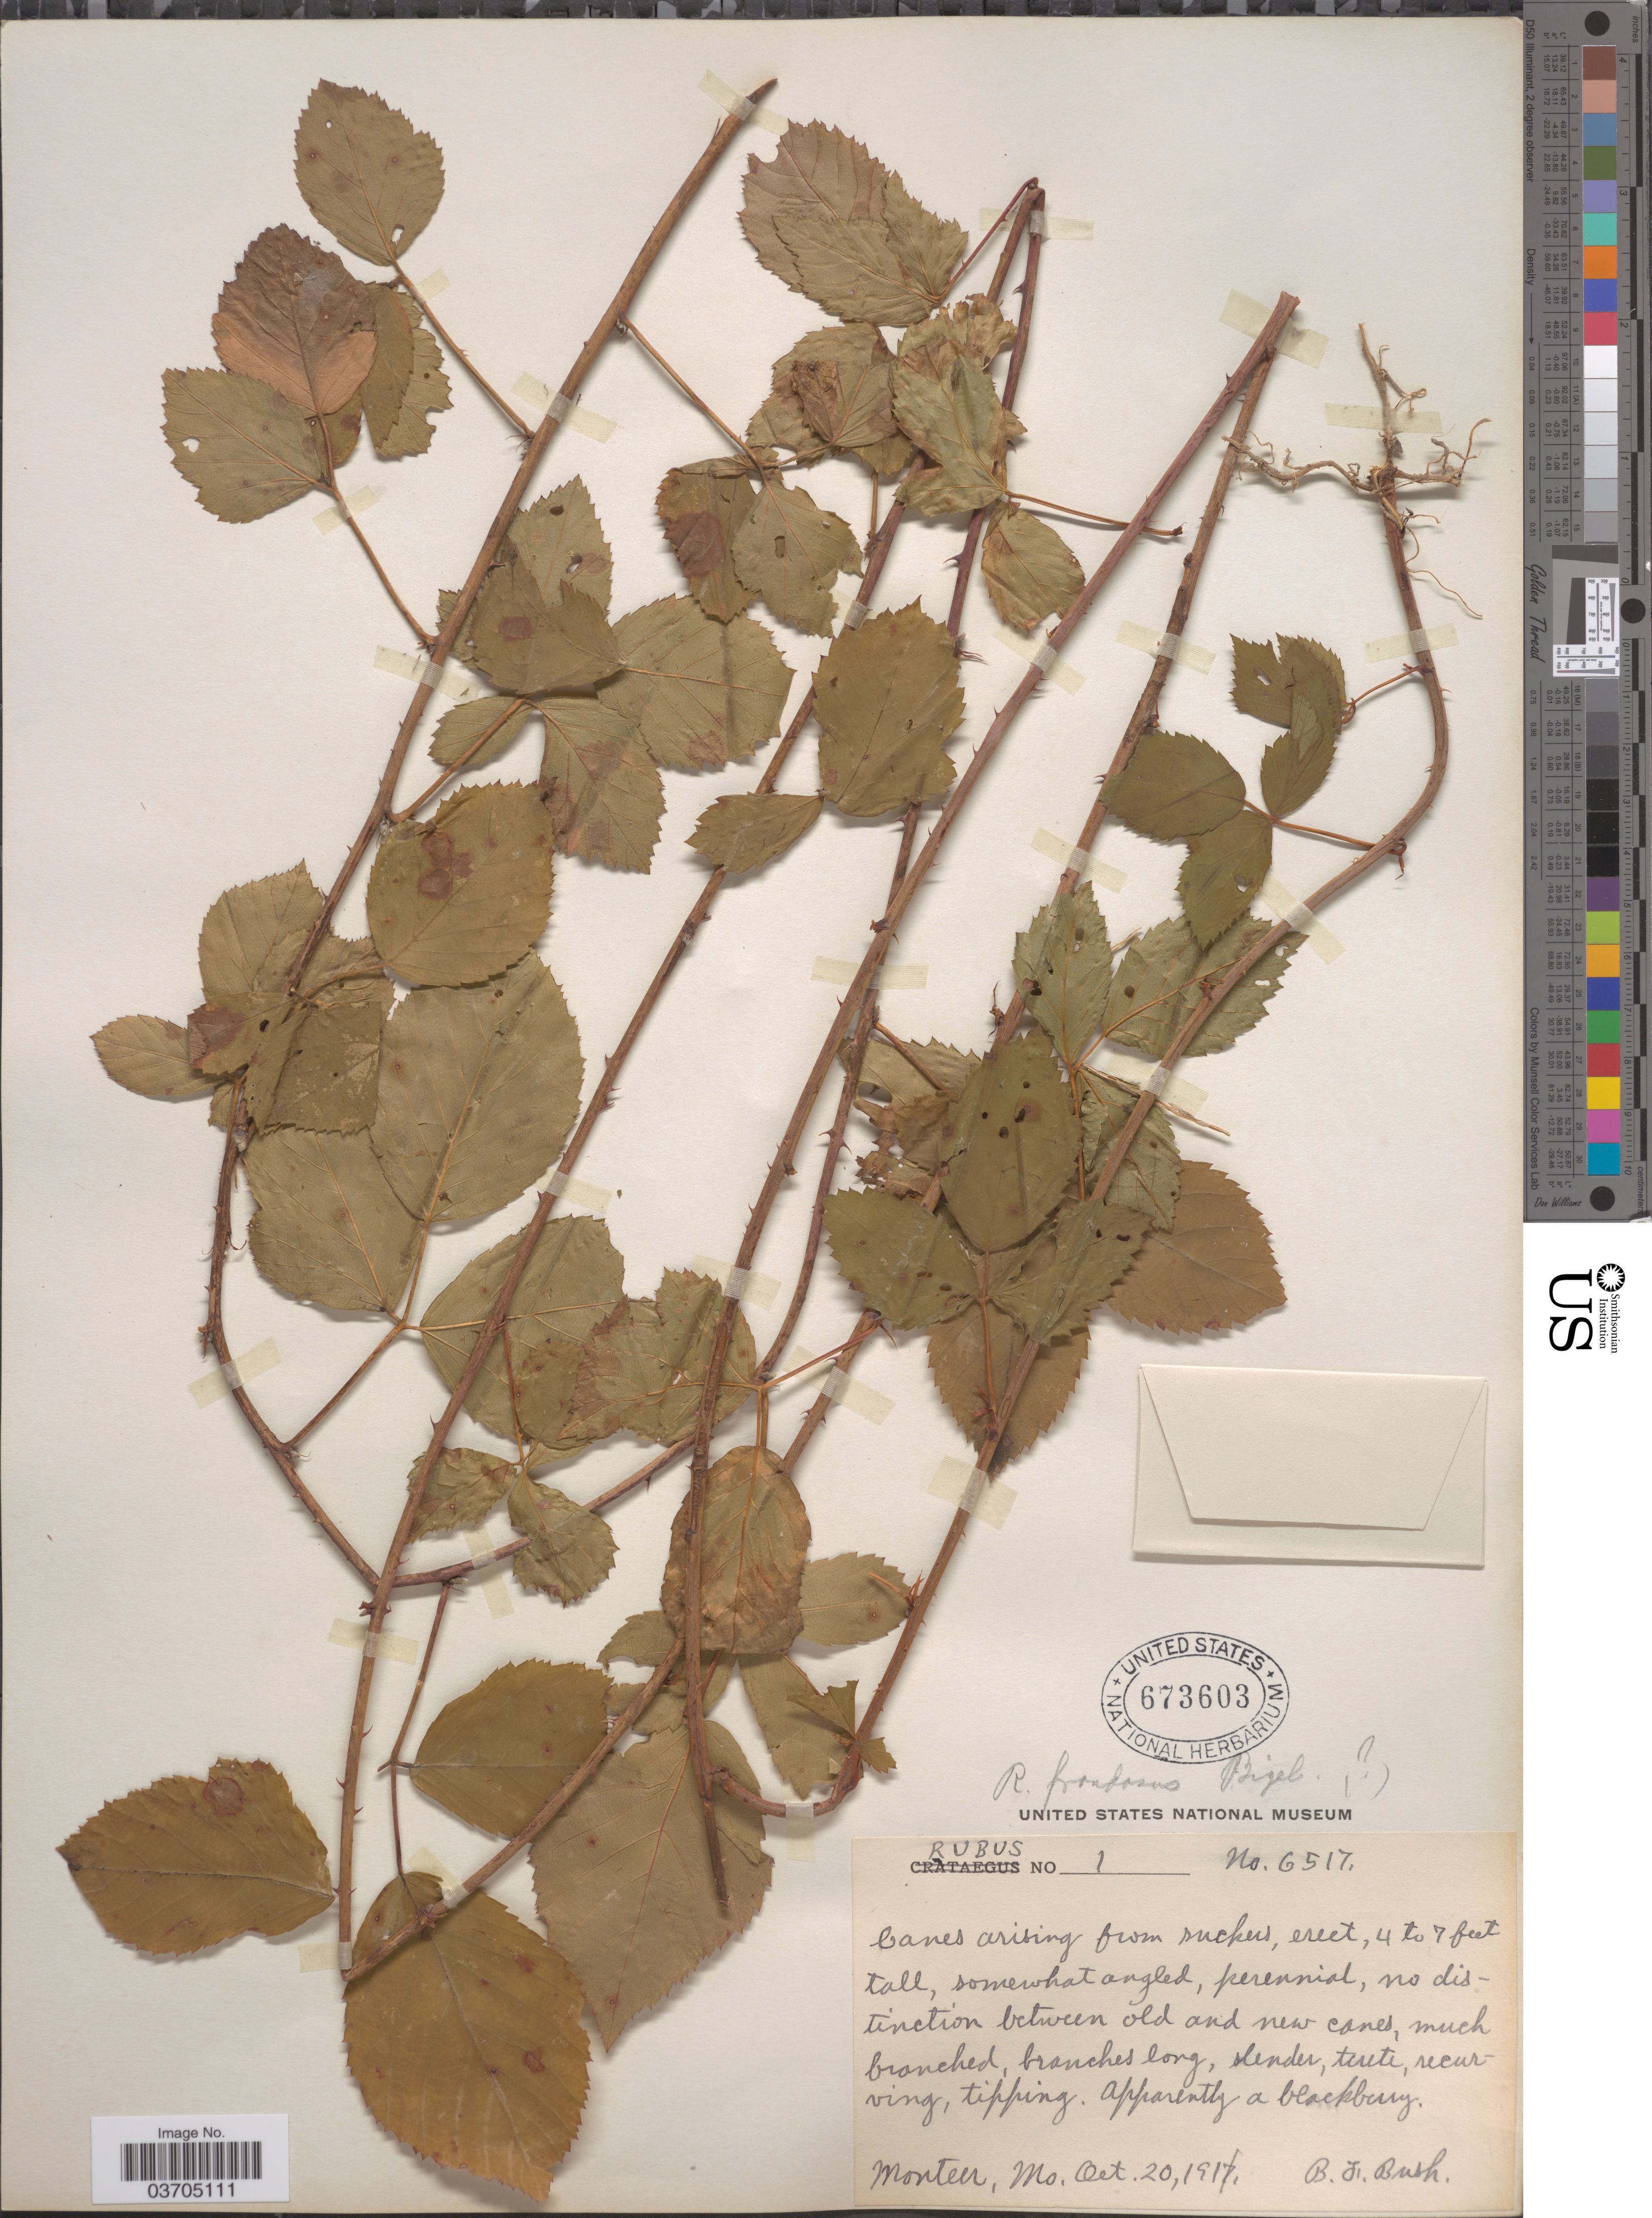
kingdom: Plantae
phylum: Tracheophyta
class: Magnoliopsida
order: Rosales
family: Rosaceae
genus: Rubus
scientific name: Rubus frondosus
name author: Bigelow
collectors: B. F. Bush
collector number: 1/6517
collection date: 1911-10-20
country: United States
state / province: Missouri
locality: Monteer.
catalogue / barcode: US 673603